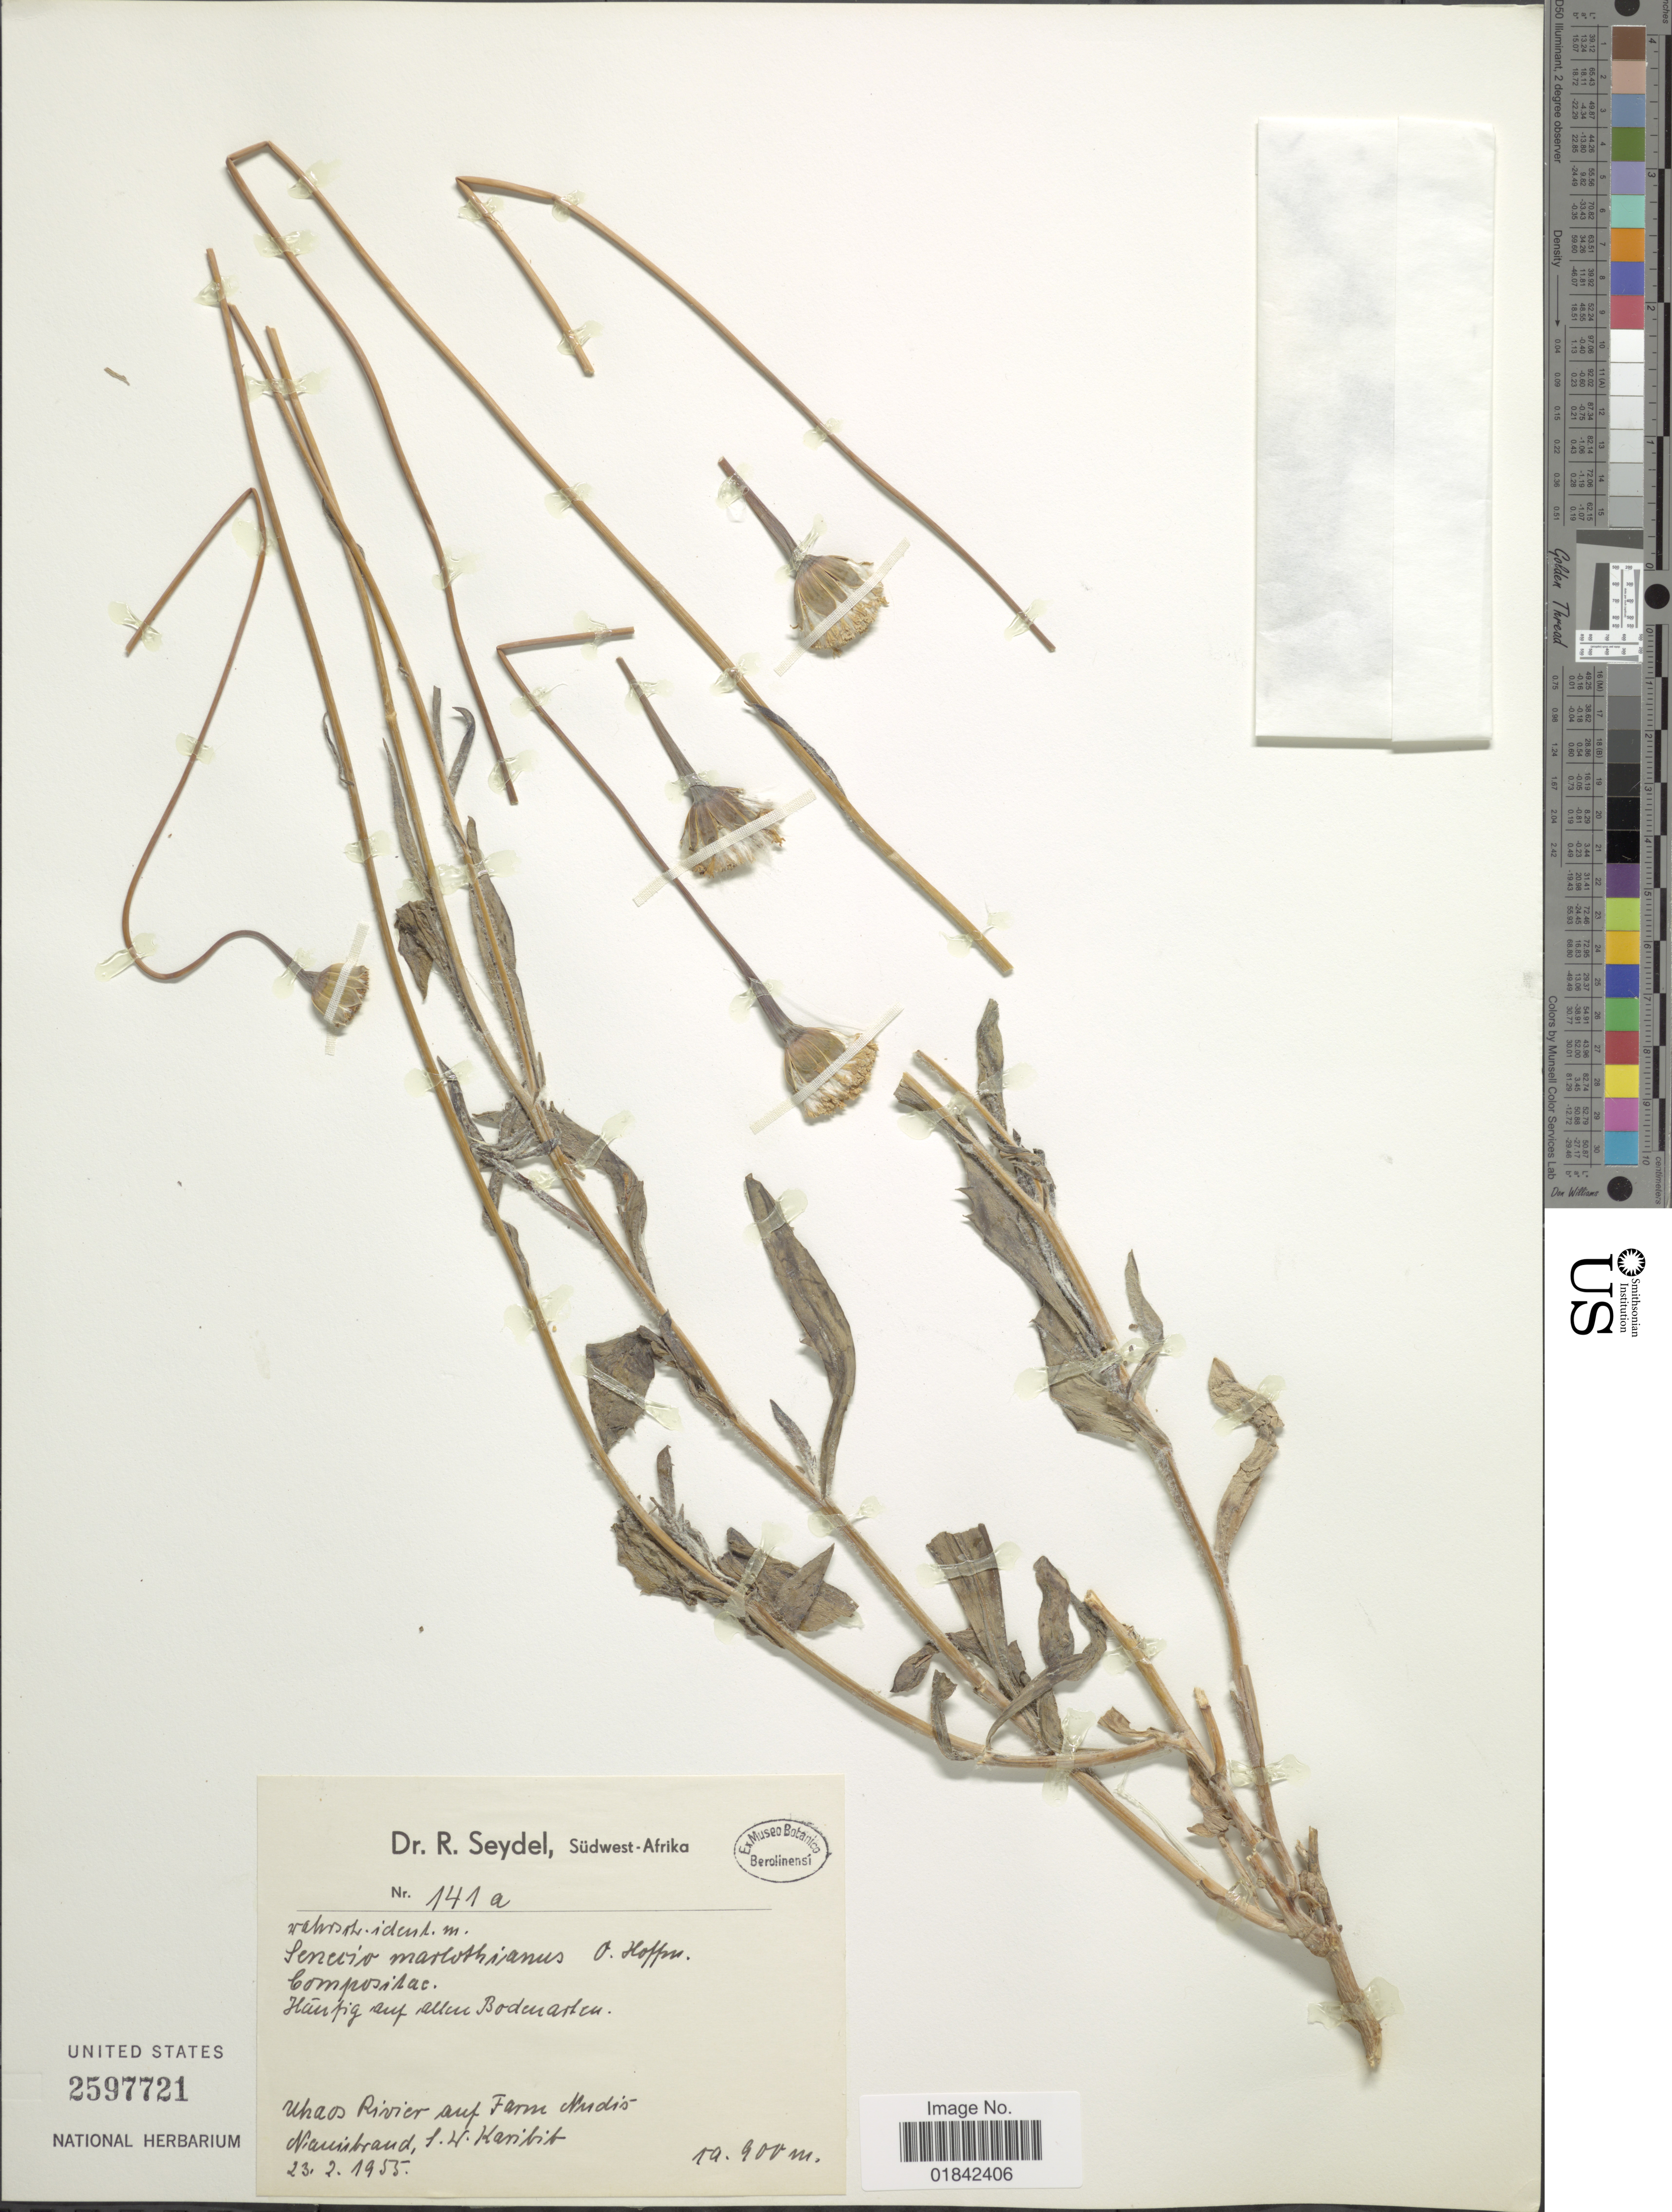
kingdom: Plantae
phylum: Tracheophyta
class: Magnoliopsida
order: Asterales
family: Asteraceae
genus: Senecio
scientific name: Senecio marlothianus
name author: O. Hoffm.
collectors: R. Seydel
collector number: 141a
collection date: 1955-02-23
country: Namibia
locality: Sudwest-Afrika, Uhaos Rivier auf Farm Nudis- Namibrand, S. W. Karibib.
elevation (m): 900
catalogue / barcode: US 2597721